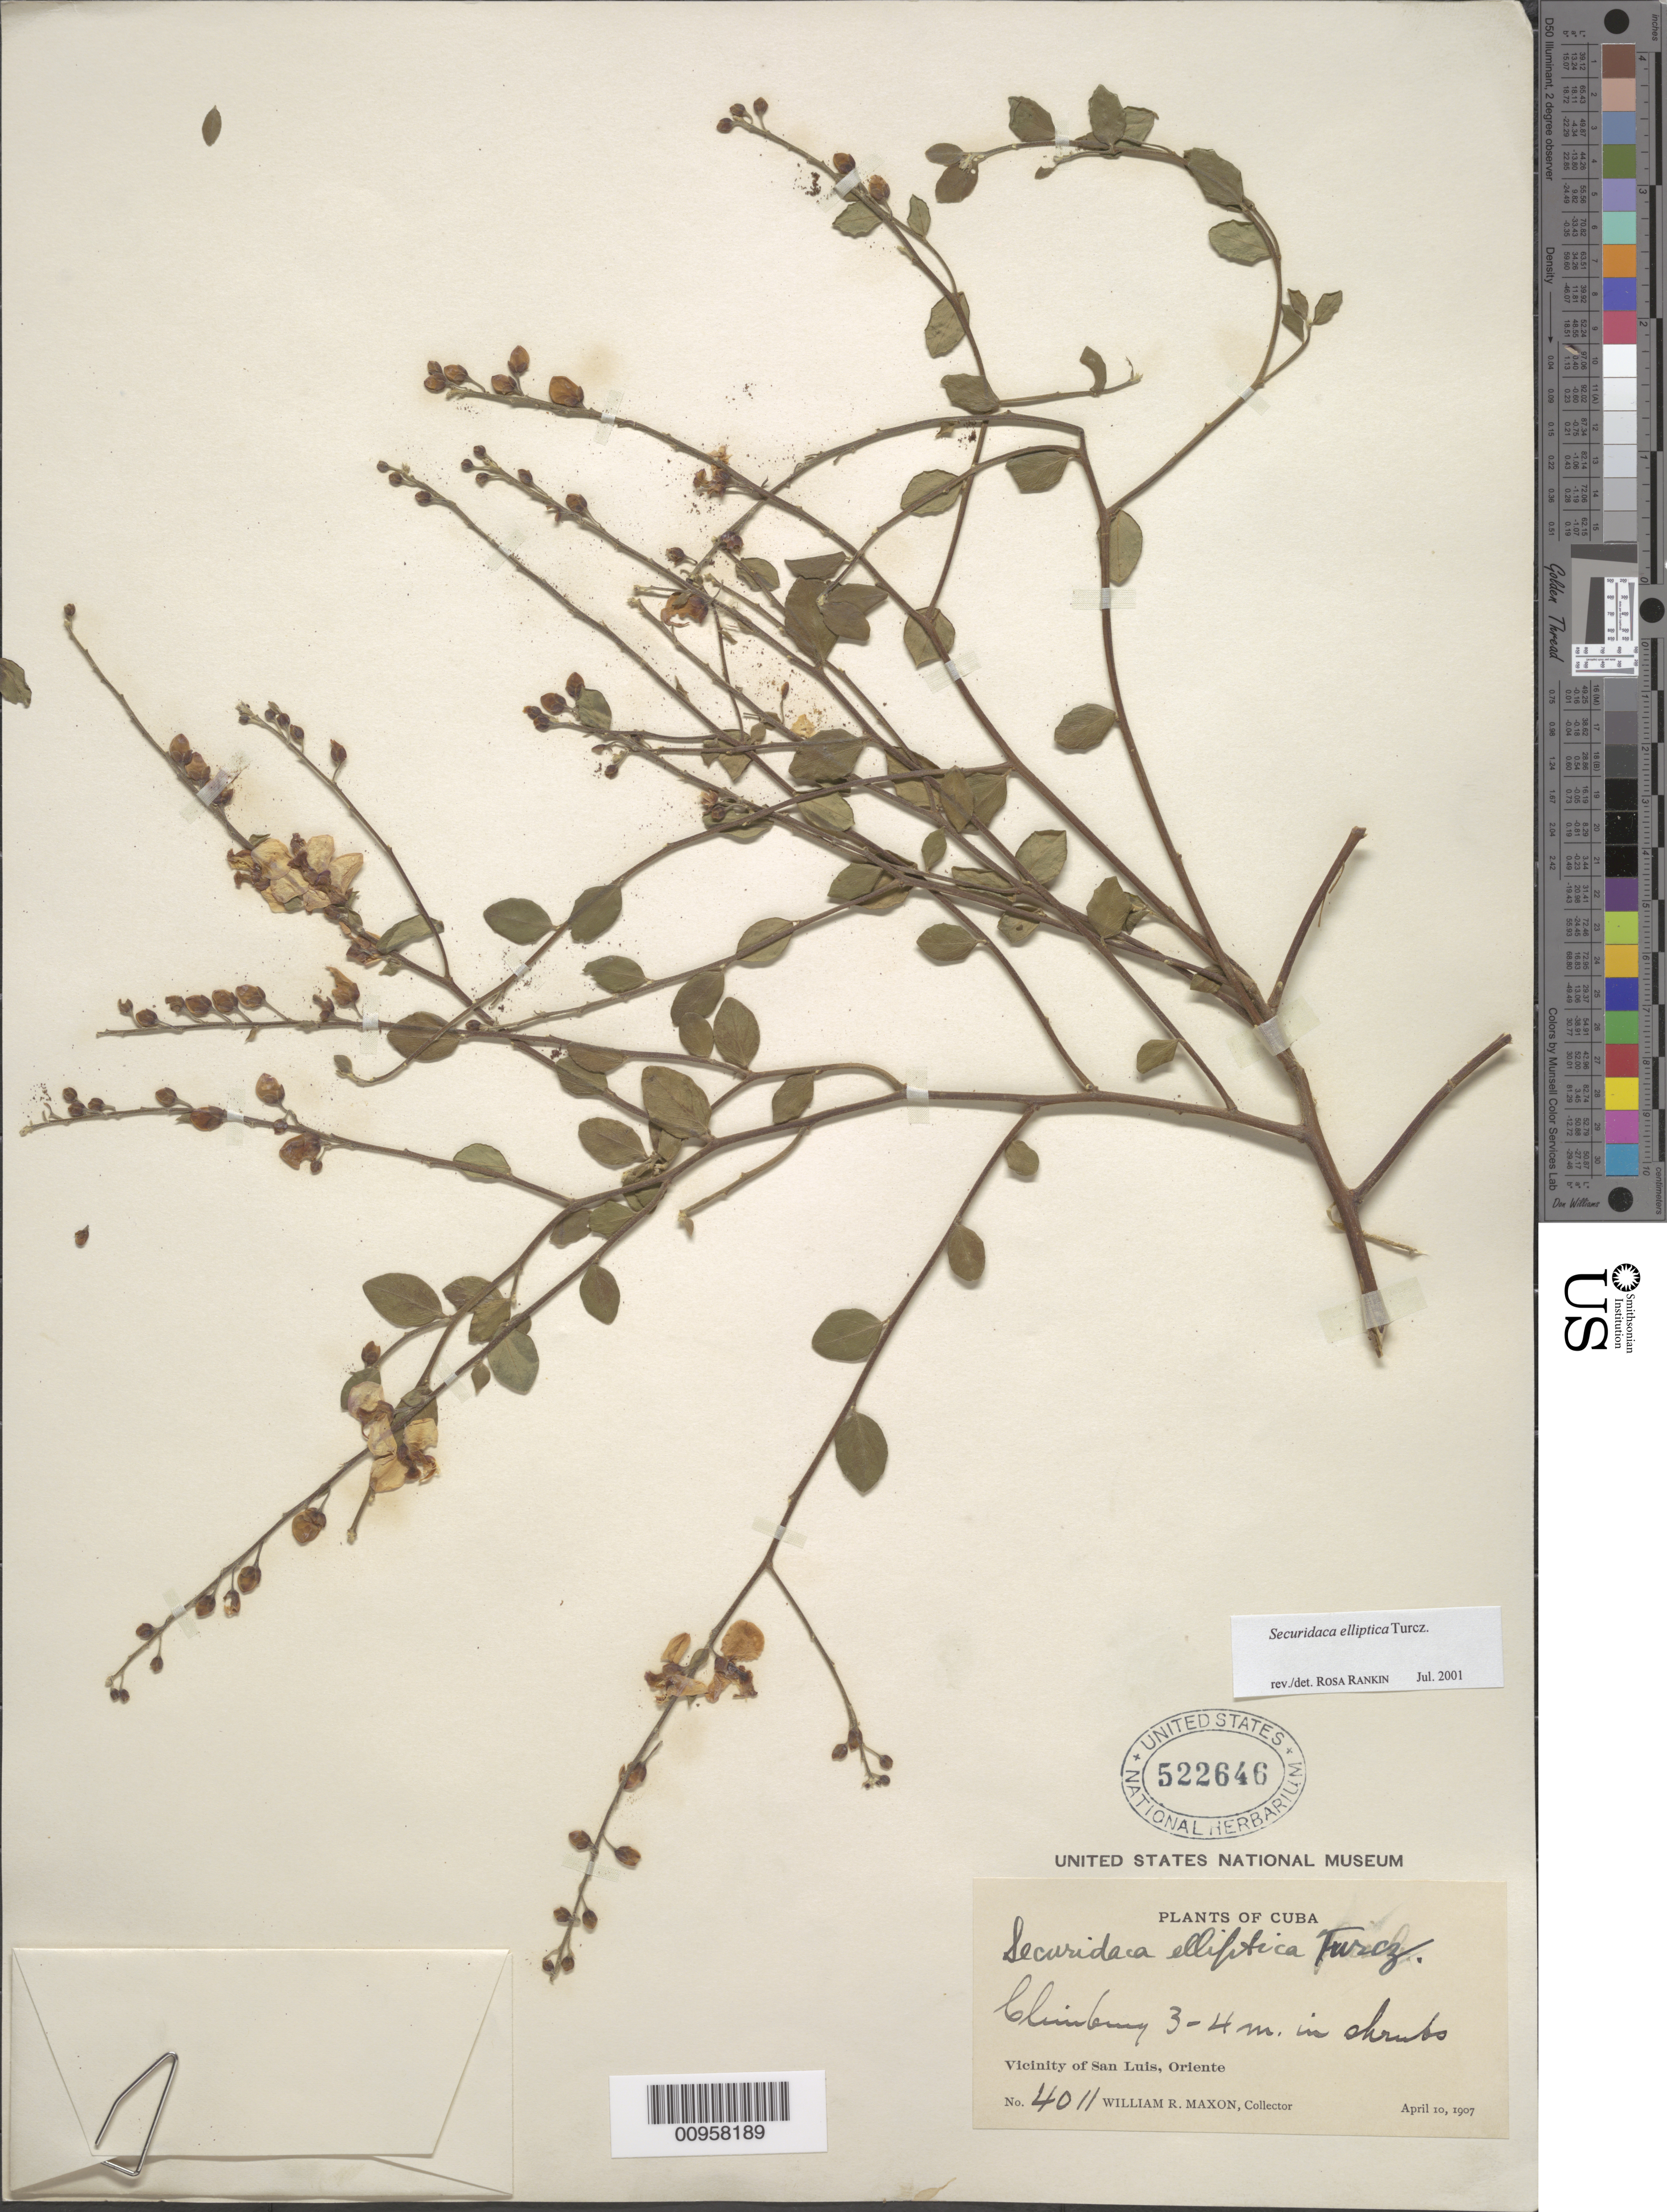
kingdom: Plantae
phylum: Tracheophyta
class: Magnoliopsida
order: Fabales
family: Polygalaceae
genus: Securidaca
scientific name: Securidaca elliptica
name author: Turcz.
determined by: Rankin Rodriguez, Rosa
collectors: W. R. Maxon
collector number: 4011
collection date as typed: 20 Apr 1907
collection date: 1907-04-20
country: Cuba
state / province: Oriente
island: Cuba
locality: Vicinity of San Luis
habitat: In shrubs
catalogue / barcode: US 522646